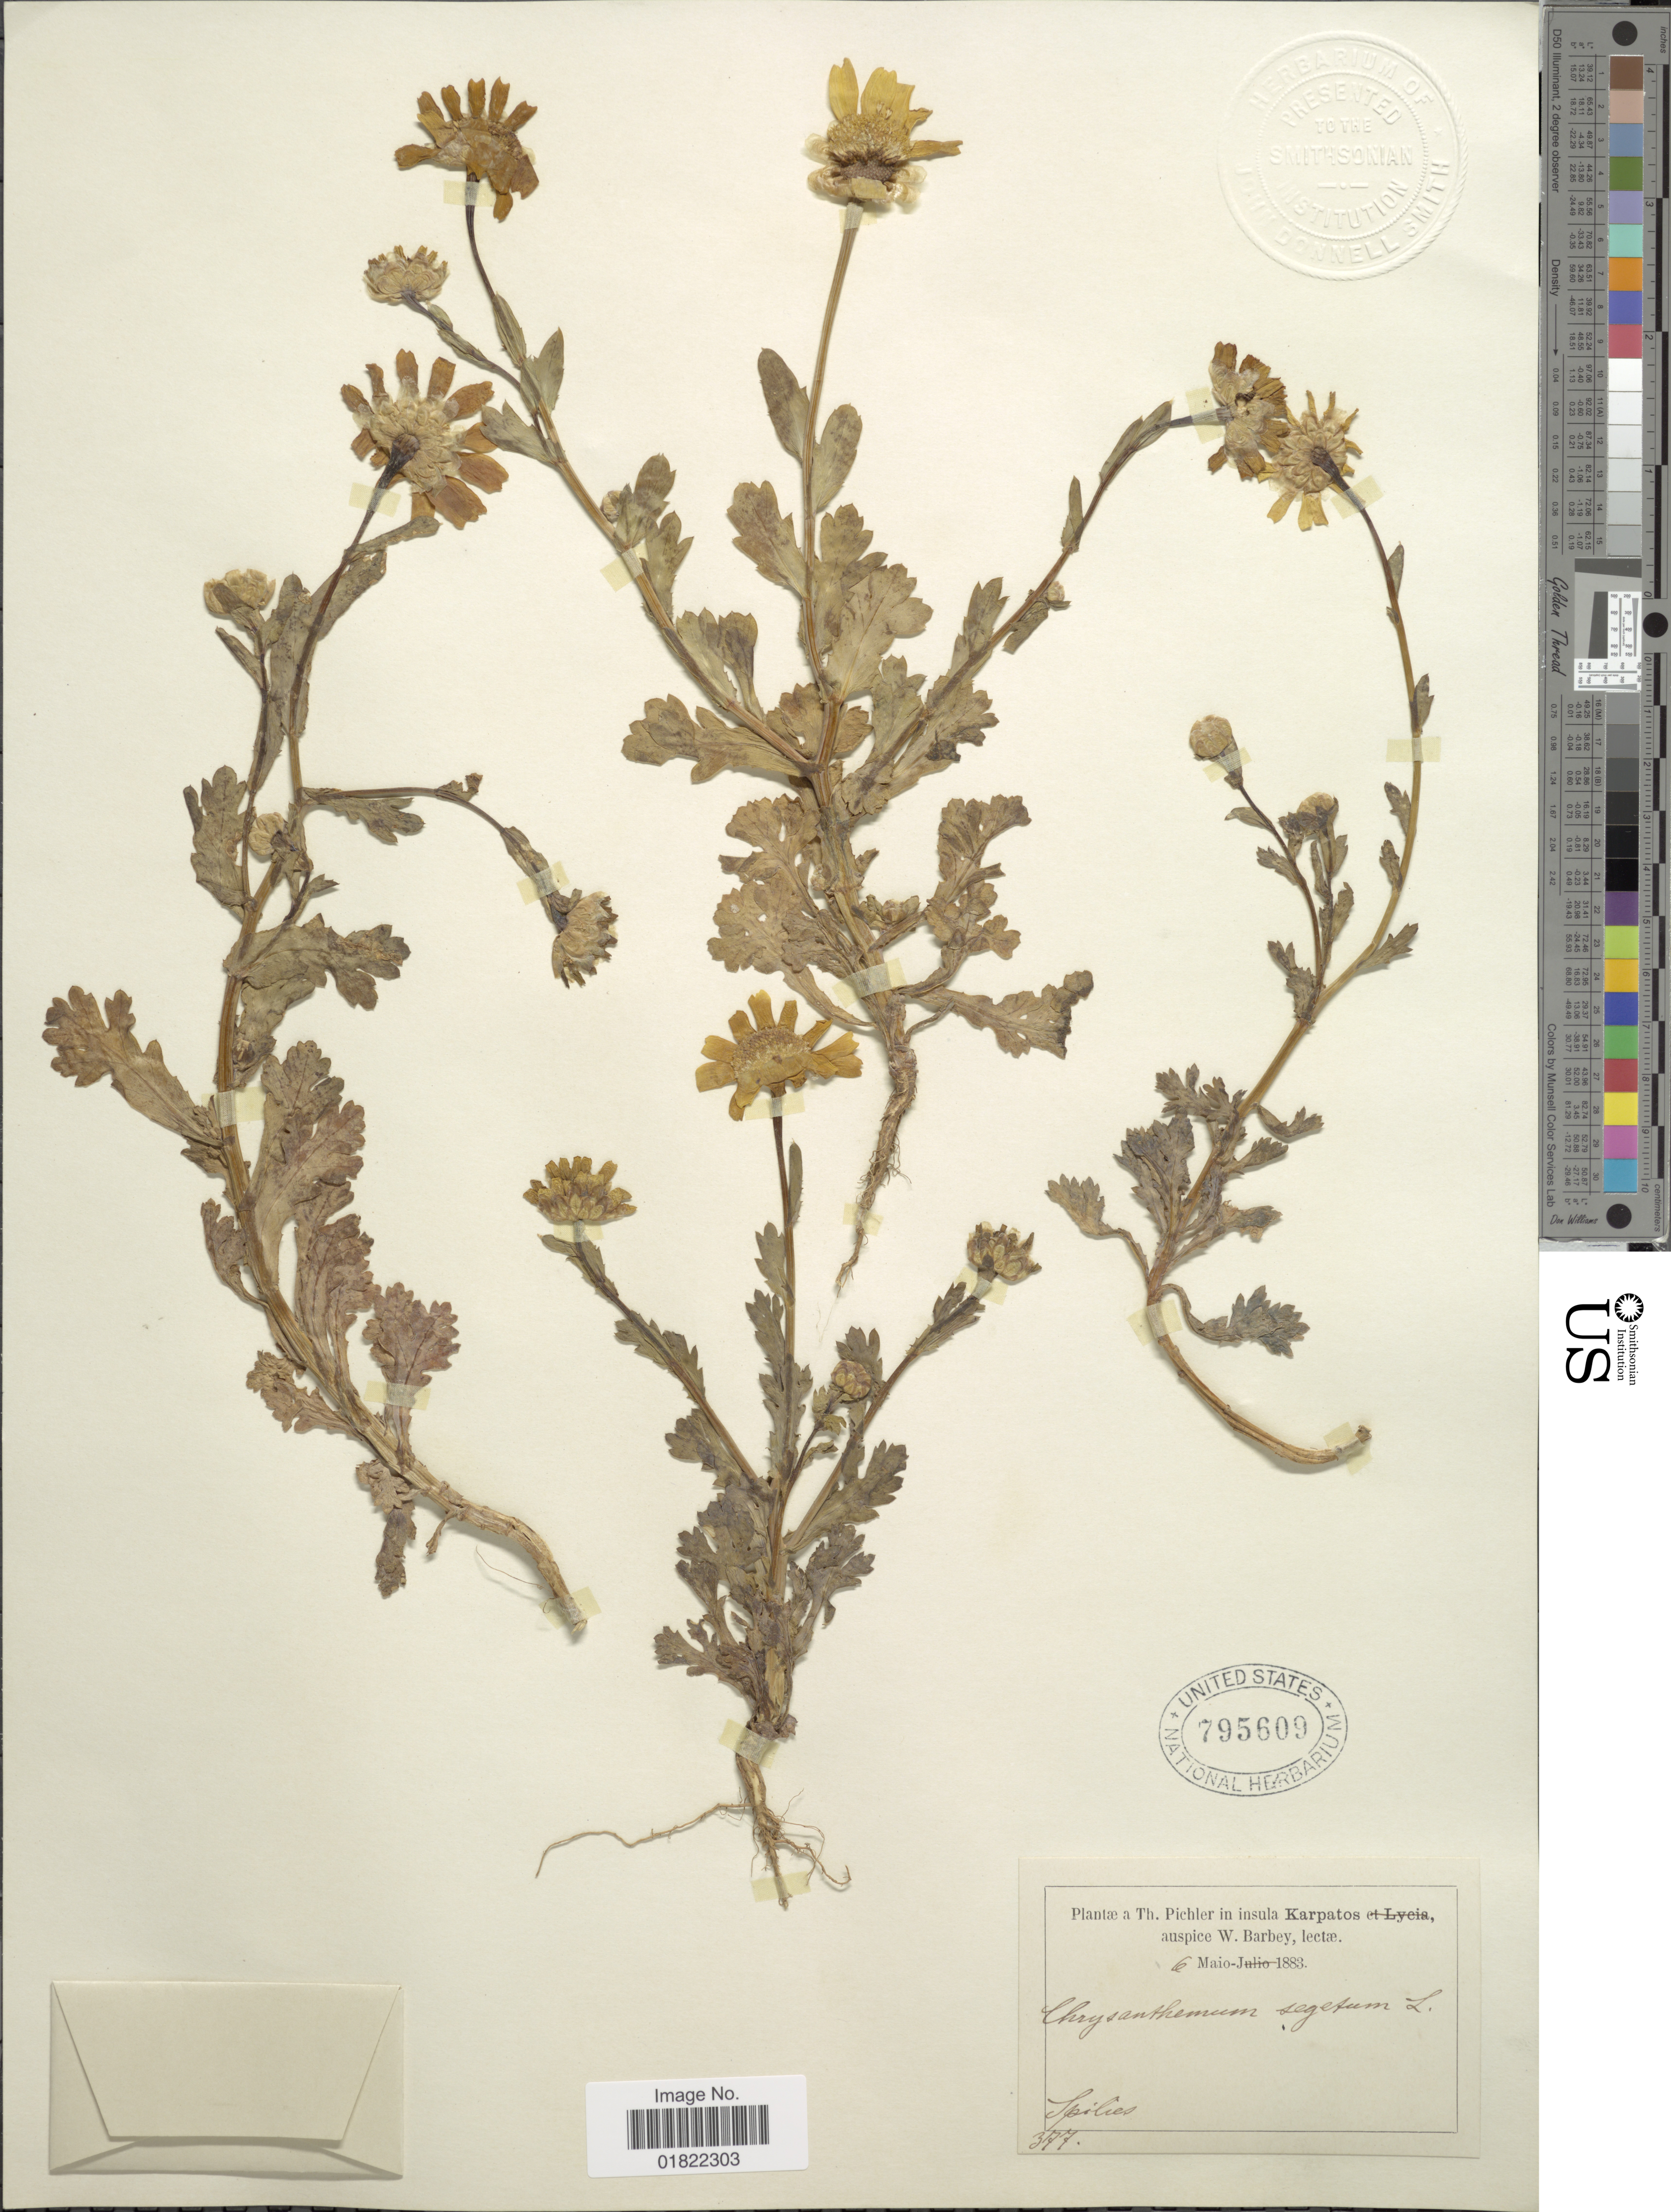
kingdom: Plantae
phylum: Tracheophyta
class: Magnoliopsida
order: Asterales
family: Asteraceae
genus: Chrysanthemum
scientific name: Chrysanthemum segetum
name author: L.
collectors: T. Pichler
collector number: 377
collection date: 1883-05-06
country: Greece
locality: In insula Karpatos, Spilies.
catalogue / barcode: US 795609